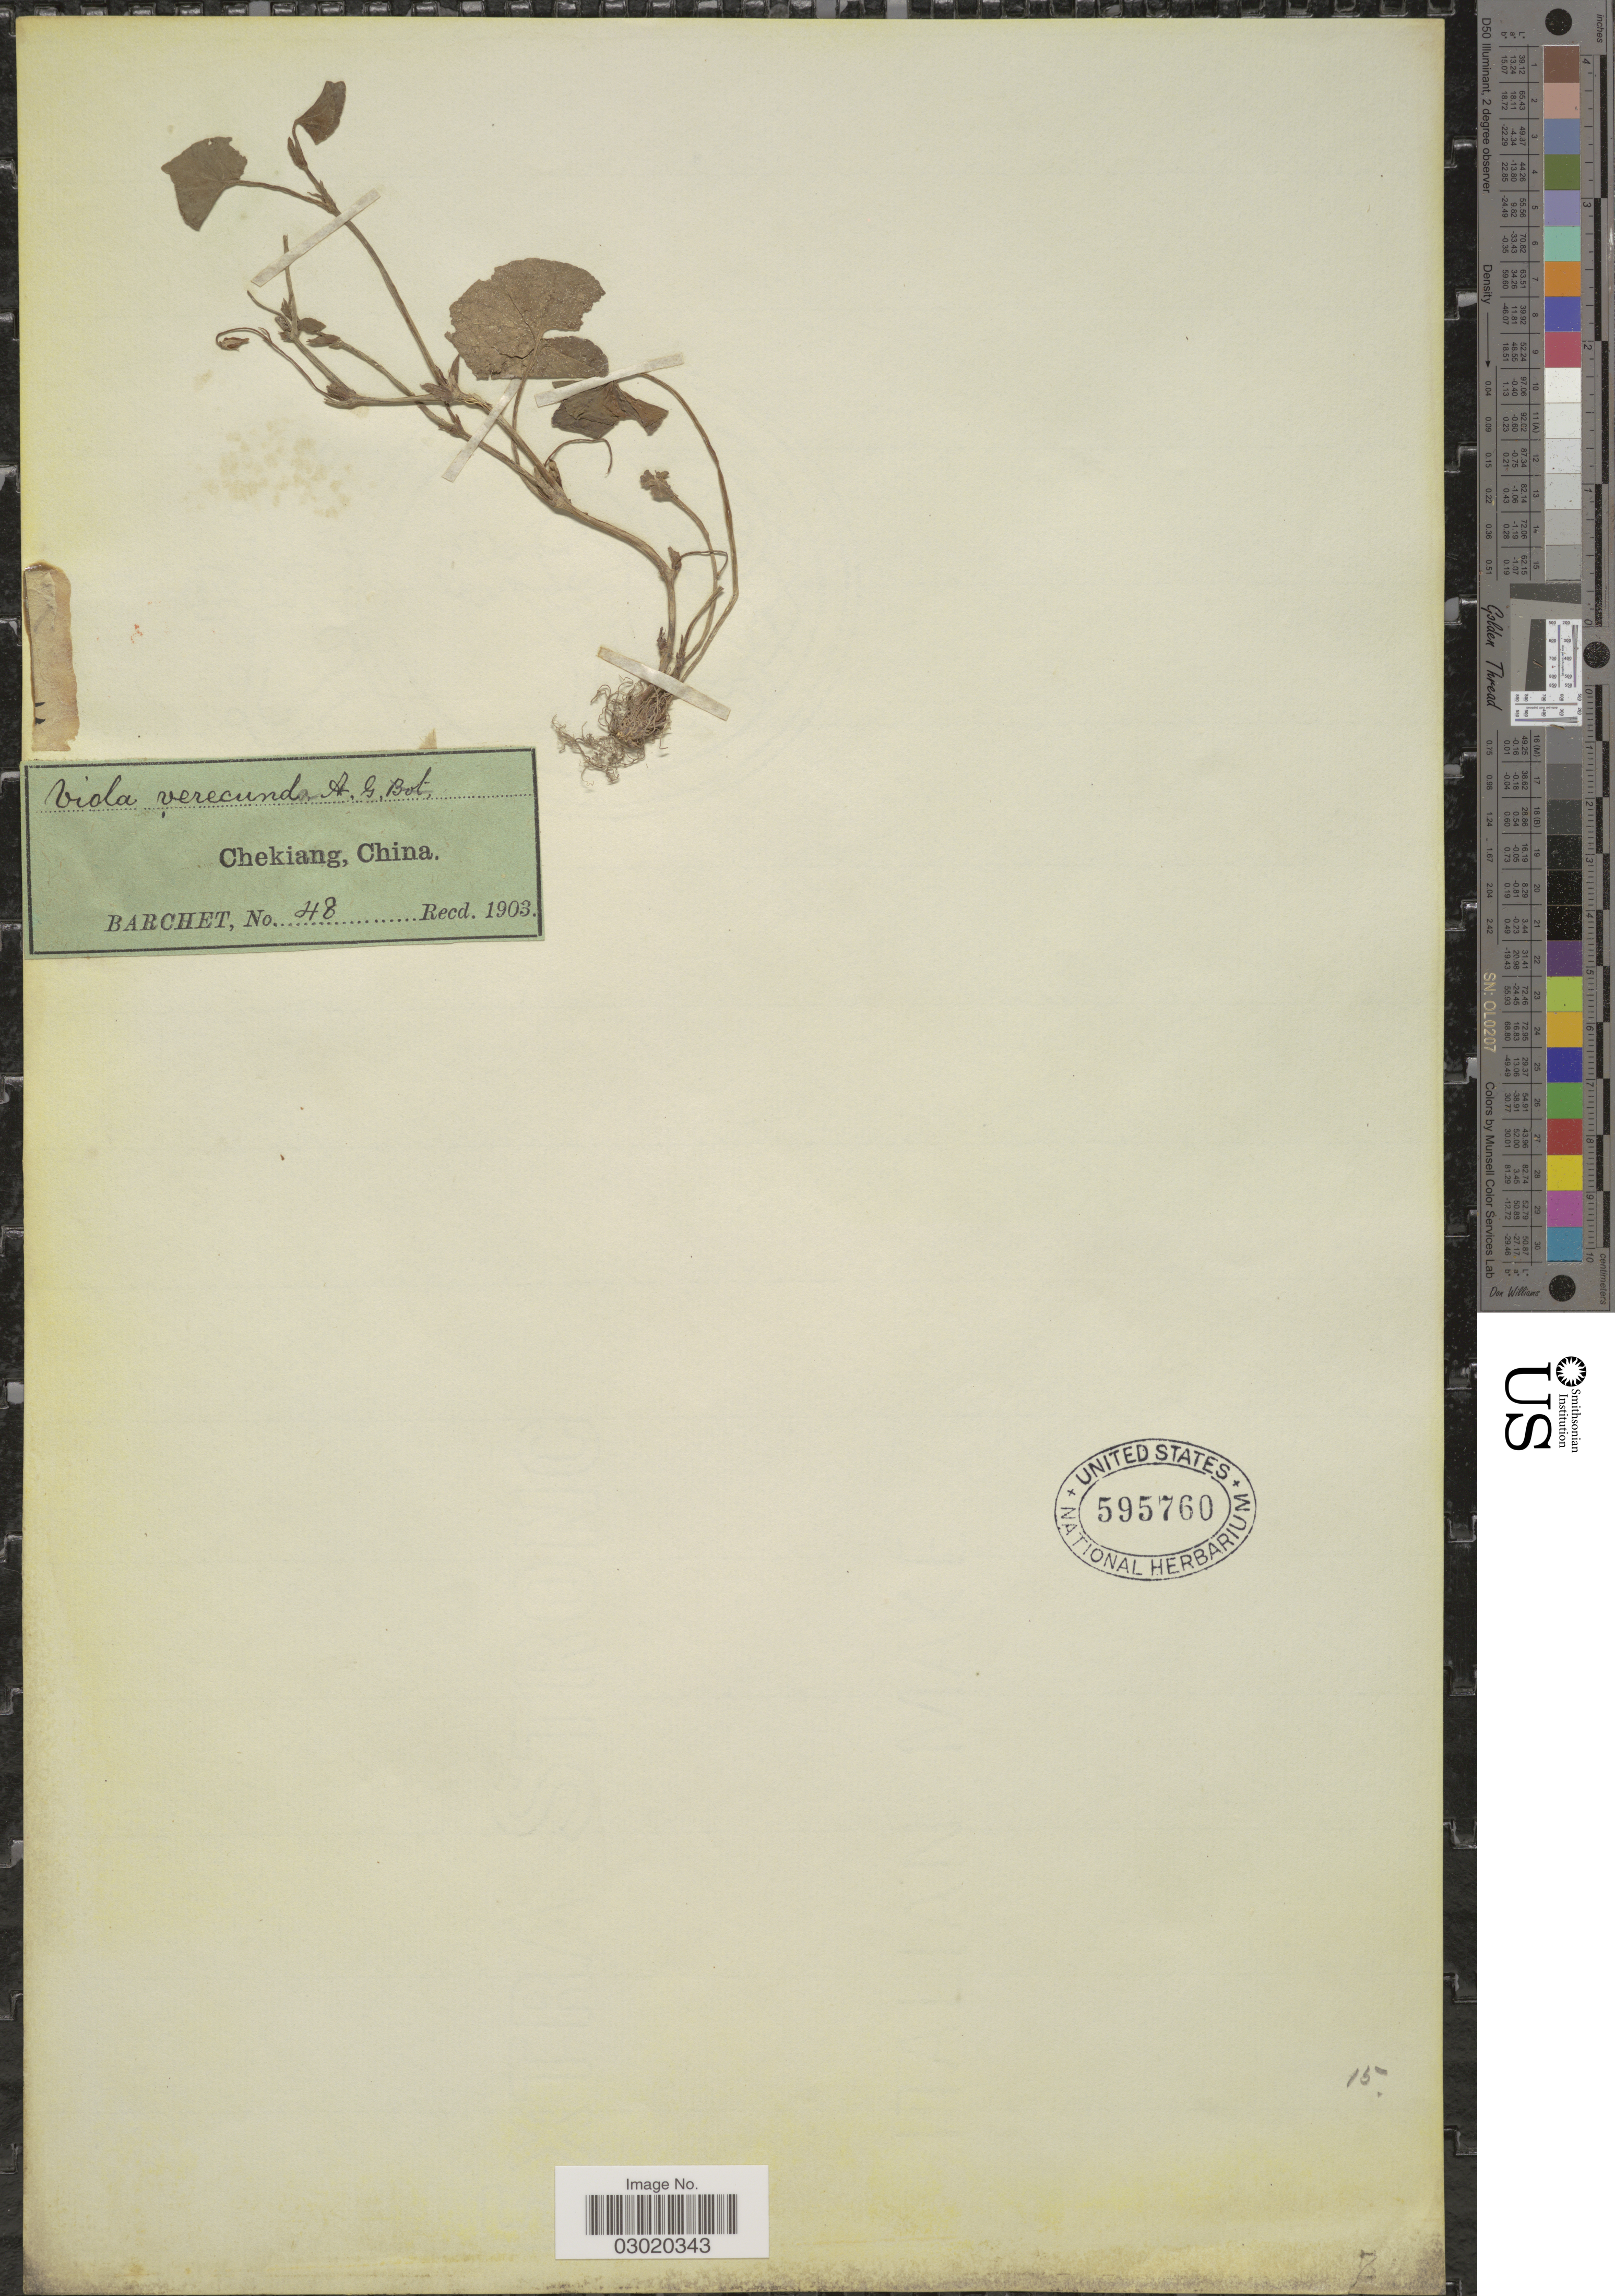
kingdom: Plantae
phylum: Tracheophyta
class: Magnoliopsida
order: Malpighiales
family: Violaceae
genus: Viola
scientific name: Viola verecunda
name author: A. Gray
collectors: Barchet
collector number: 48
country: China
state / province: Zhejiang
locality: Chekiang.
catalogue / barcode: US 595760